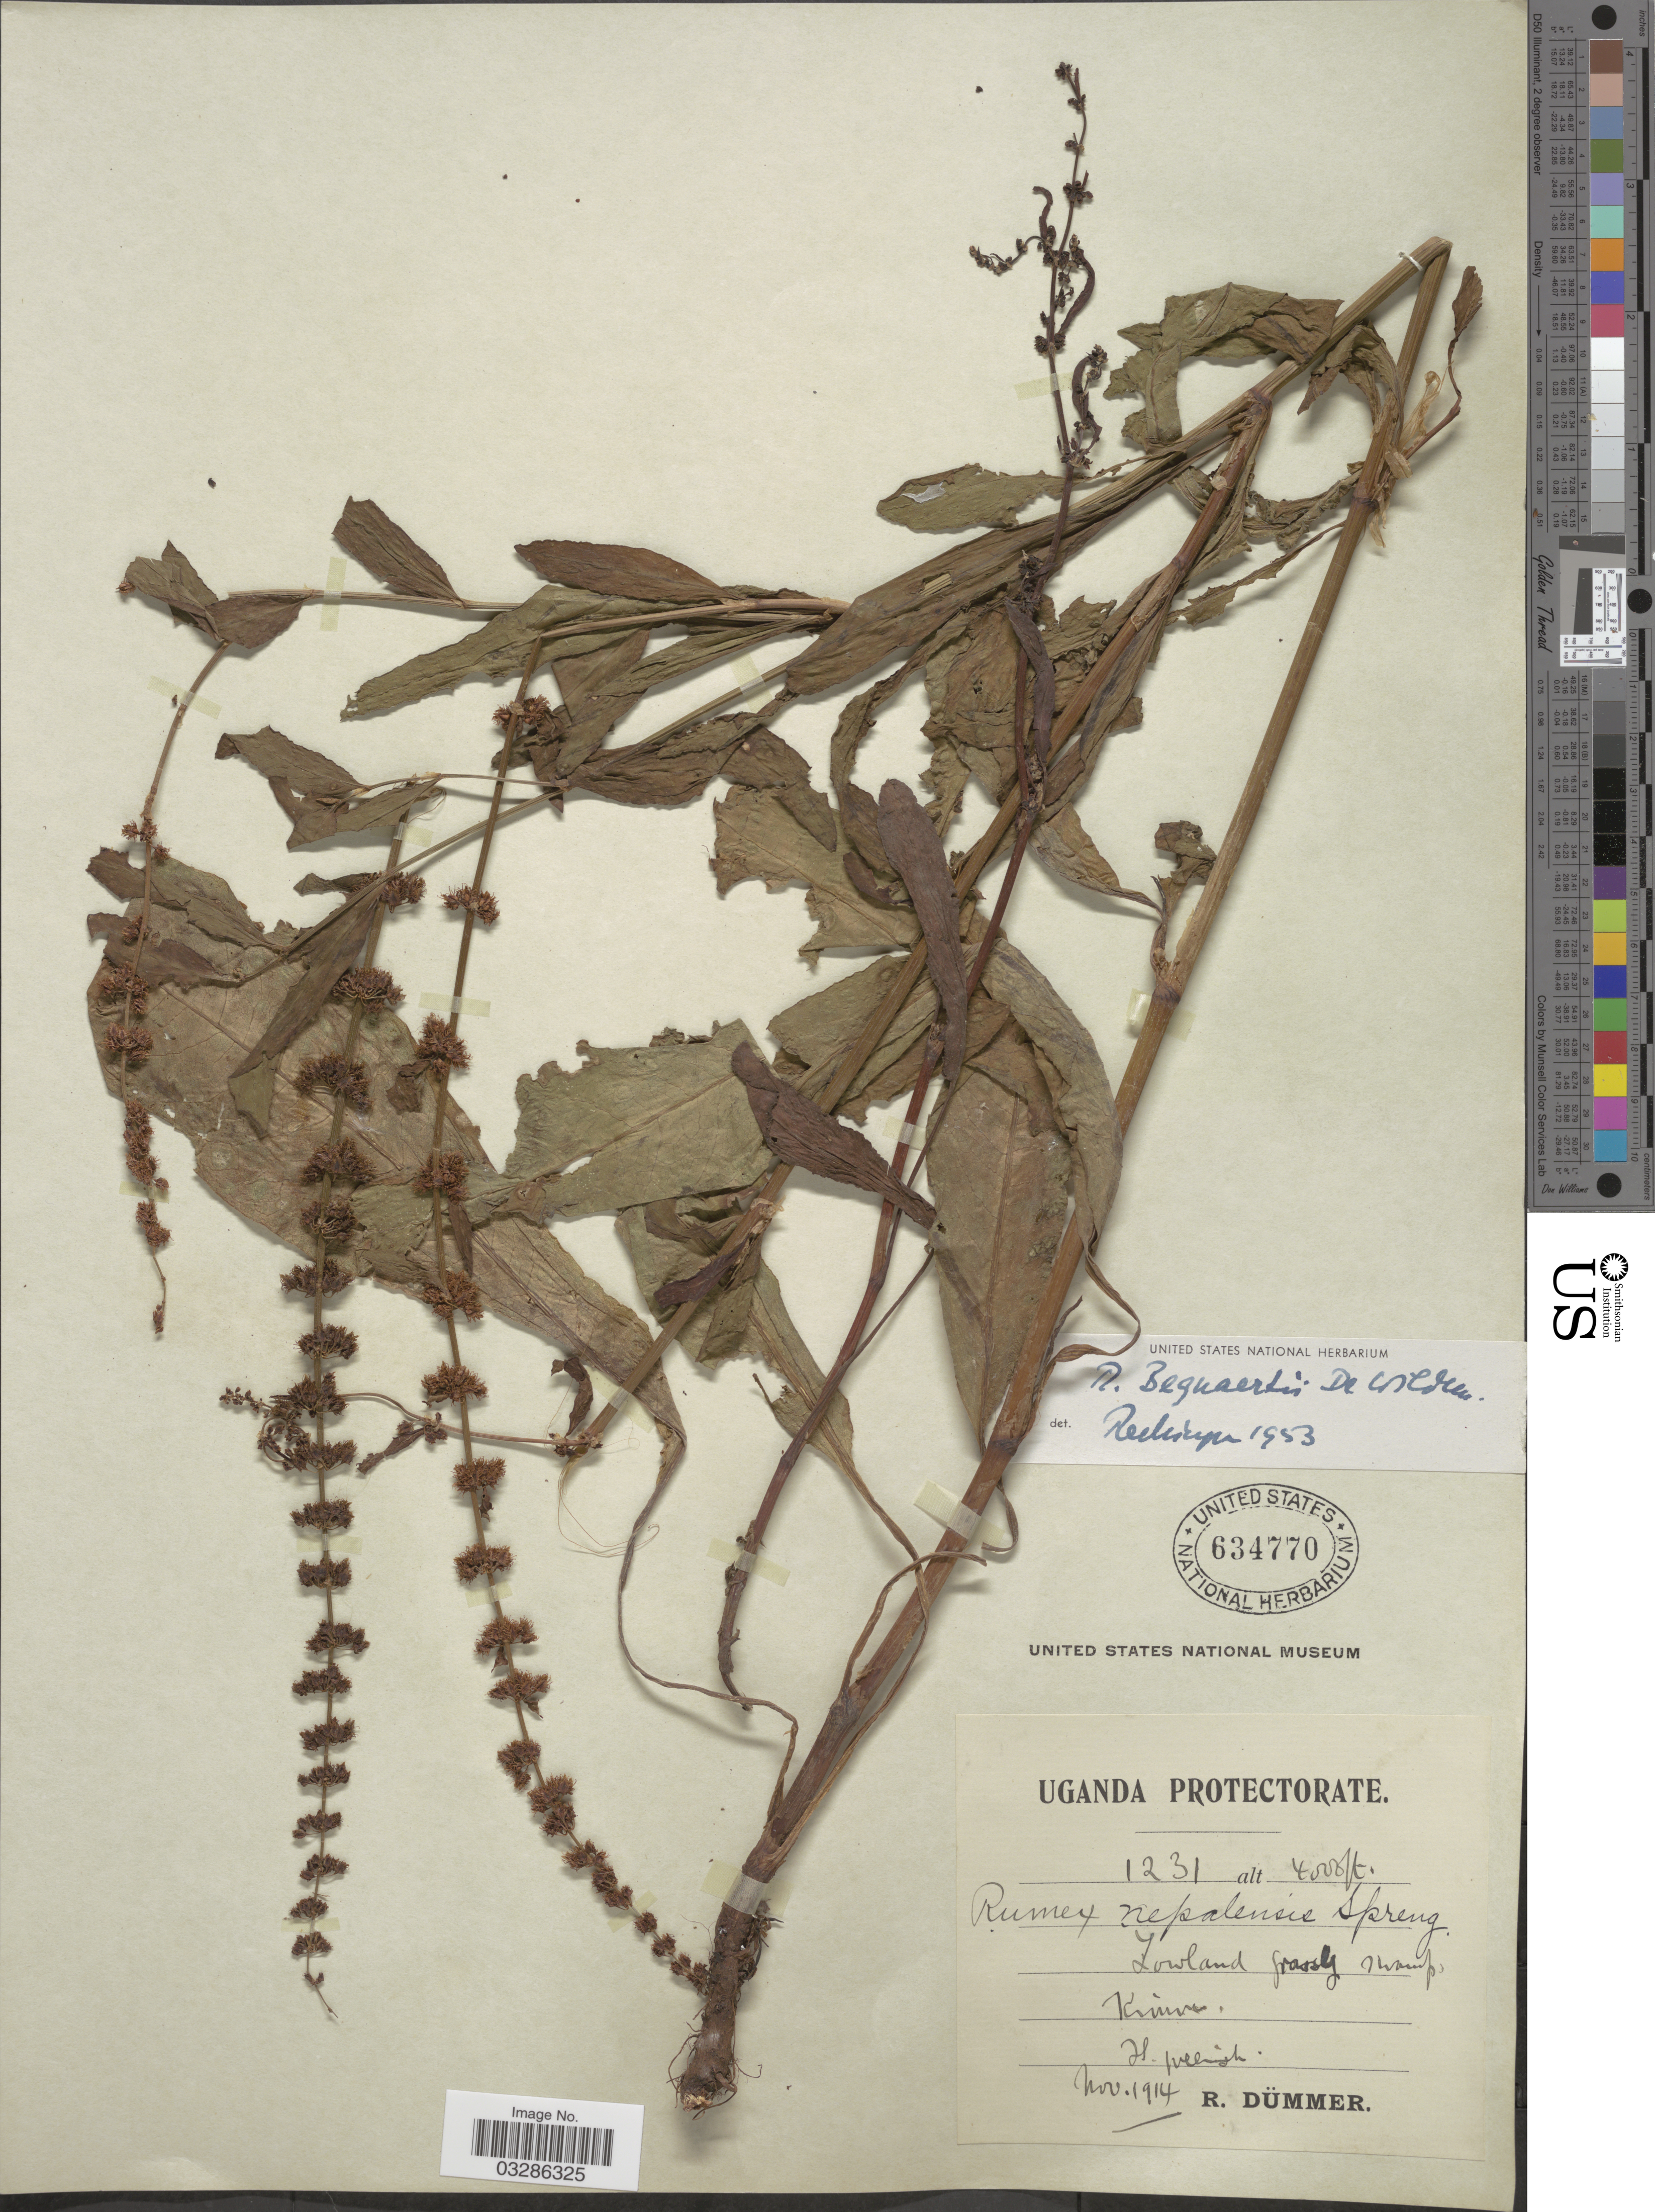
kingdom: Plantae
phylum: Tracheophyta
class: Magnoliopsida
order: Caryophyllales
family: Polygonaceae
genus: Rumex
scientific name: Rumex bequaertii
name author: De Wild.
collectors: R. A. Dümmer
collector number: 1231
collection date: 1914-11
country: Uganda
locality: Uganda Protectorate. Kivuvu.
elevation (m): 1219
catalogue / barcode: US 634770